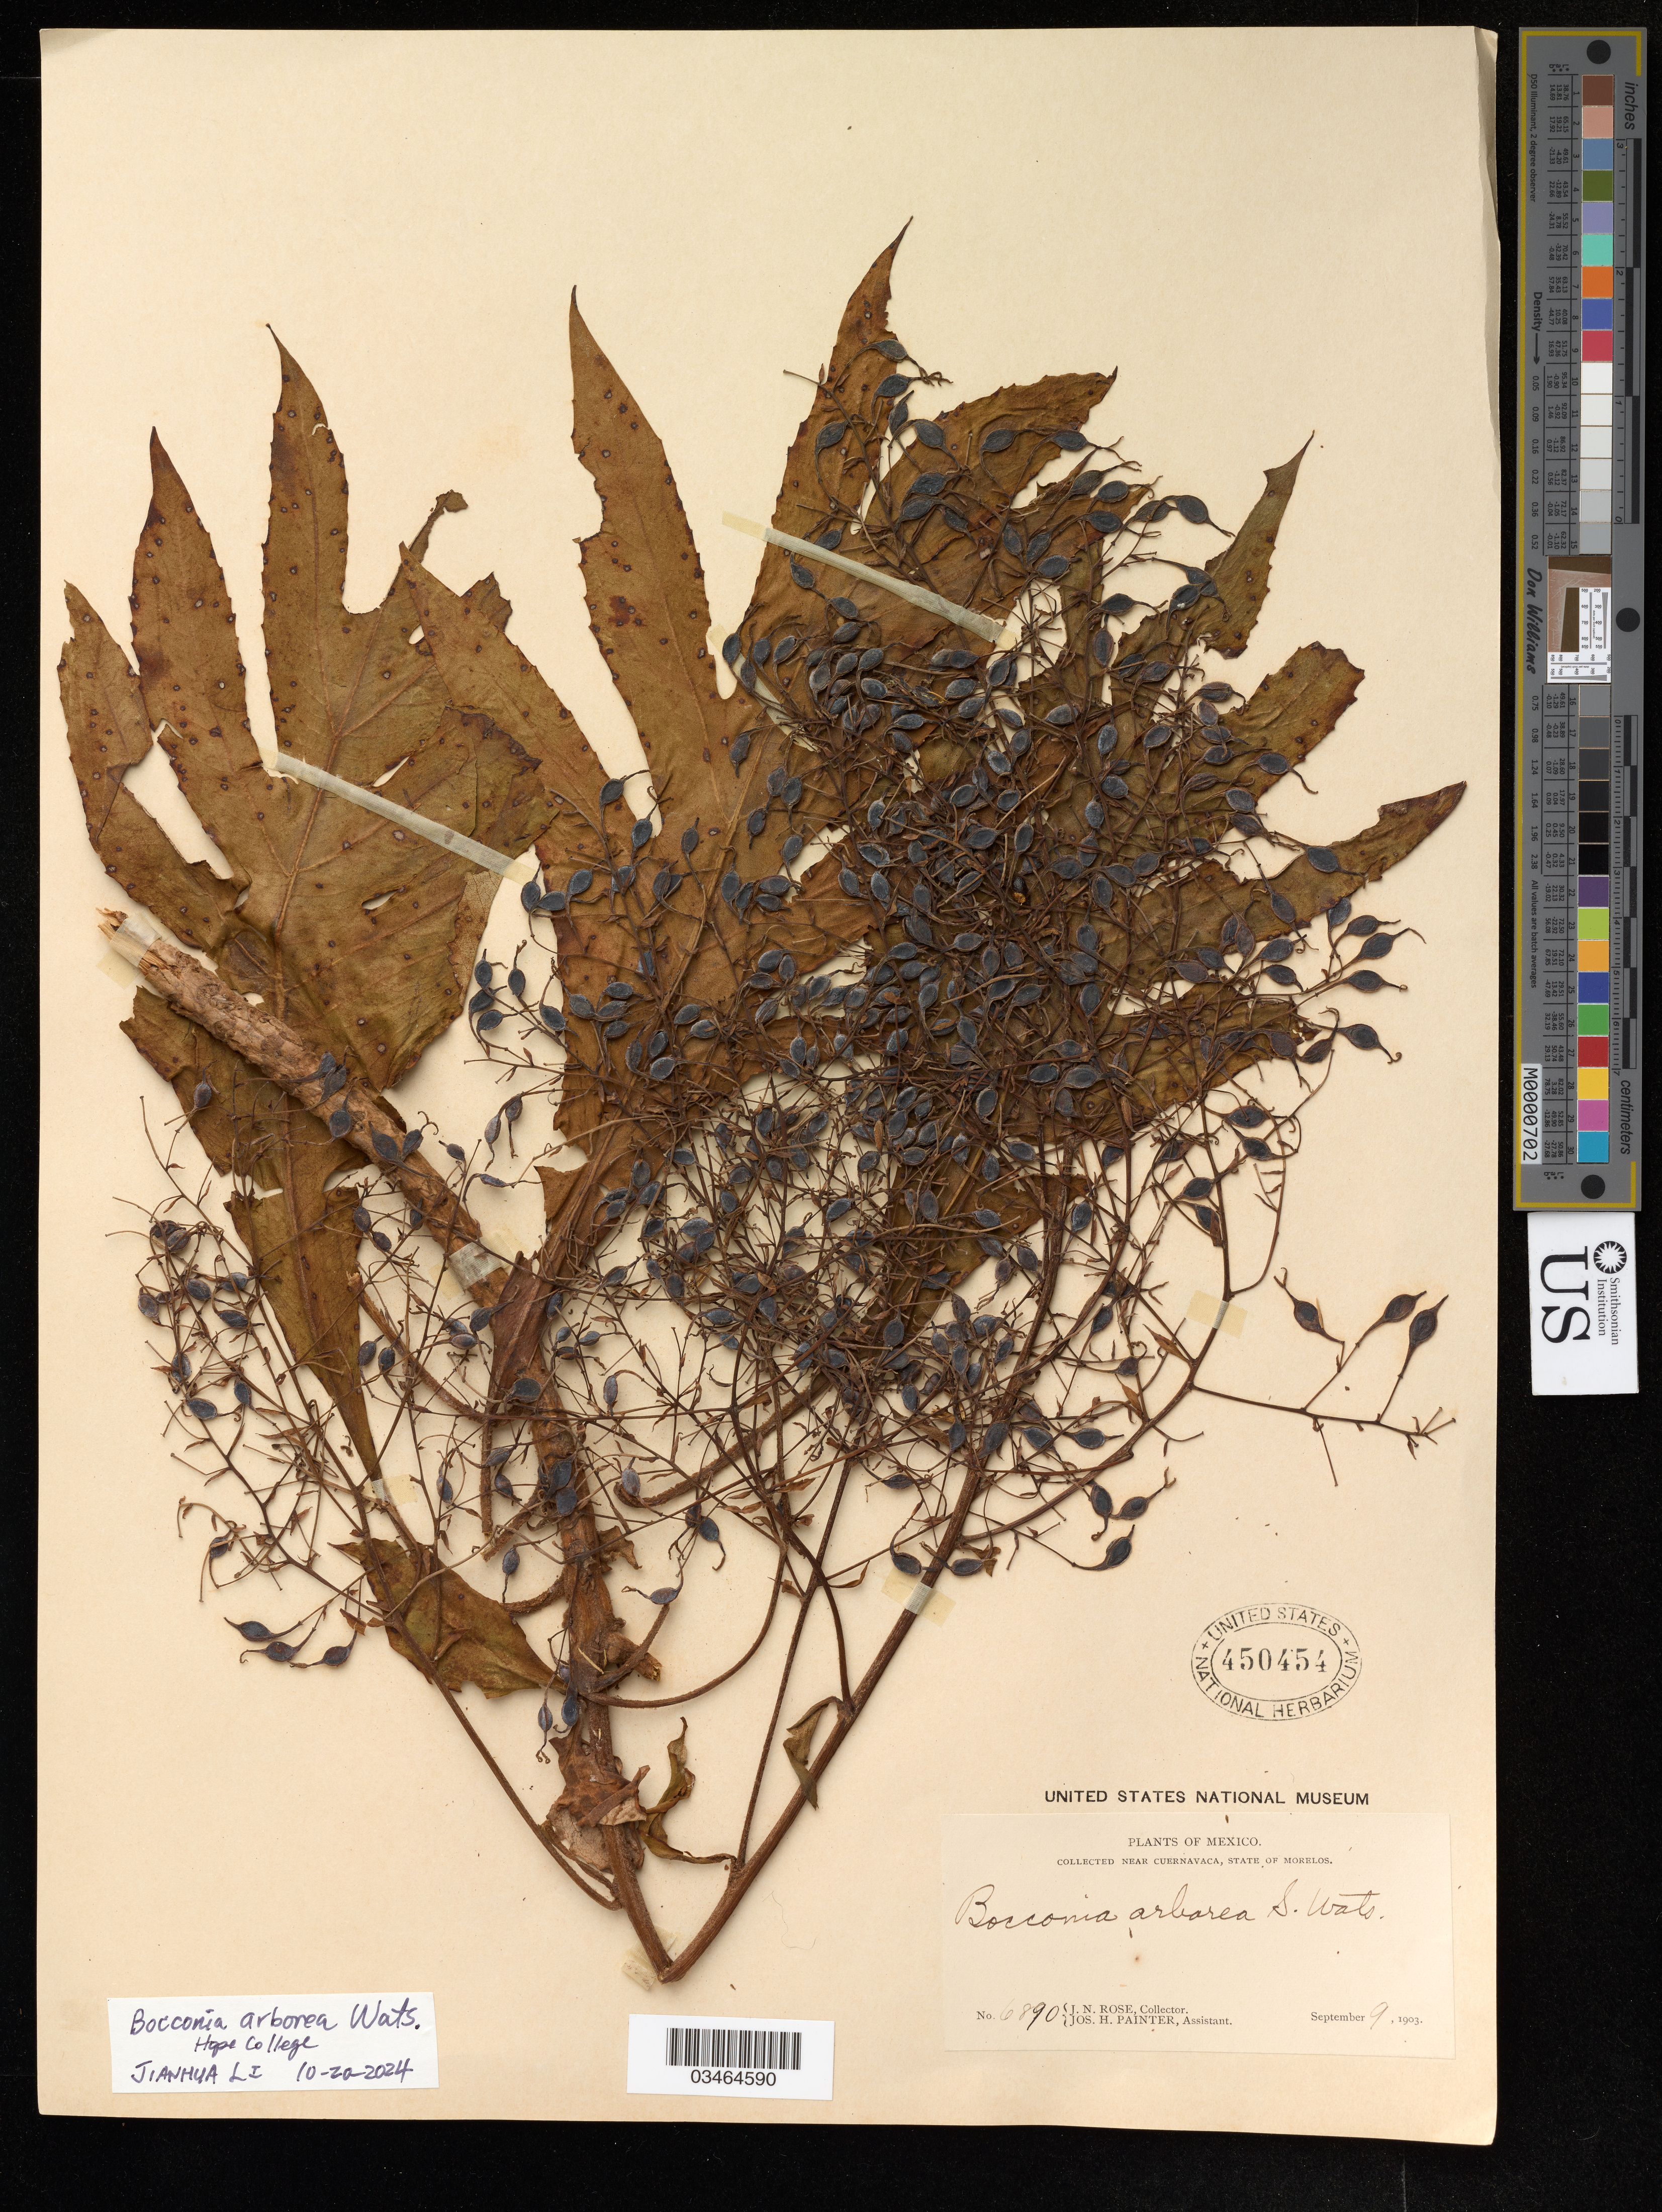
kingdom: Plantae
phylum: Tracheophyta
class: Magnoliopsida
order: Ranunculales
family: Papaveraceae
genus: Bocconia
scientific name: Bocconia arborea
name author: S. Watson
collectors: J. L. Panero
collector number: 6890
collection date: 1903-09-09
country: Mexico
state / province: Morelos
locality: Near Cuernavaca.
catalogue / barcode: US 450454